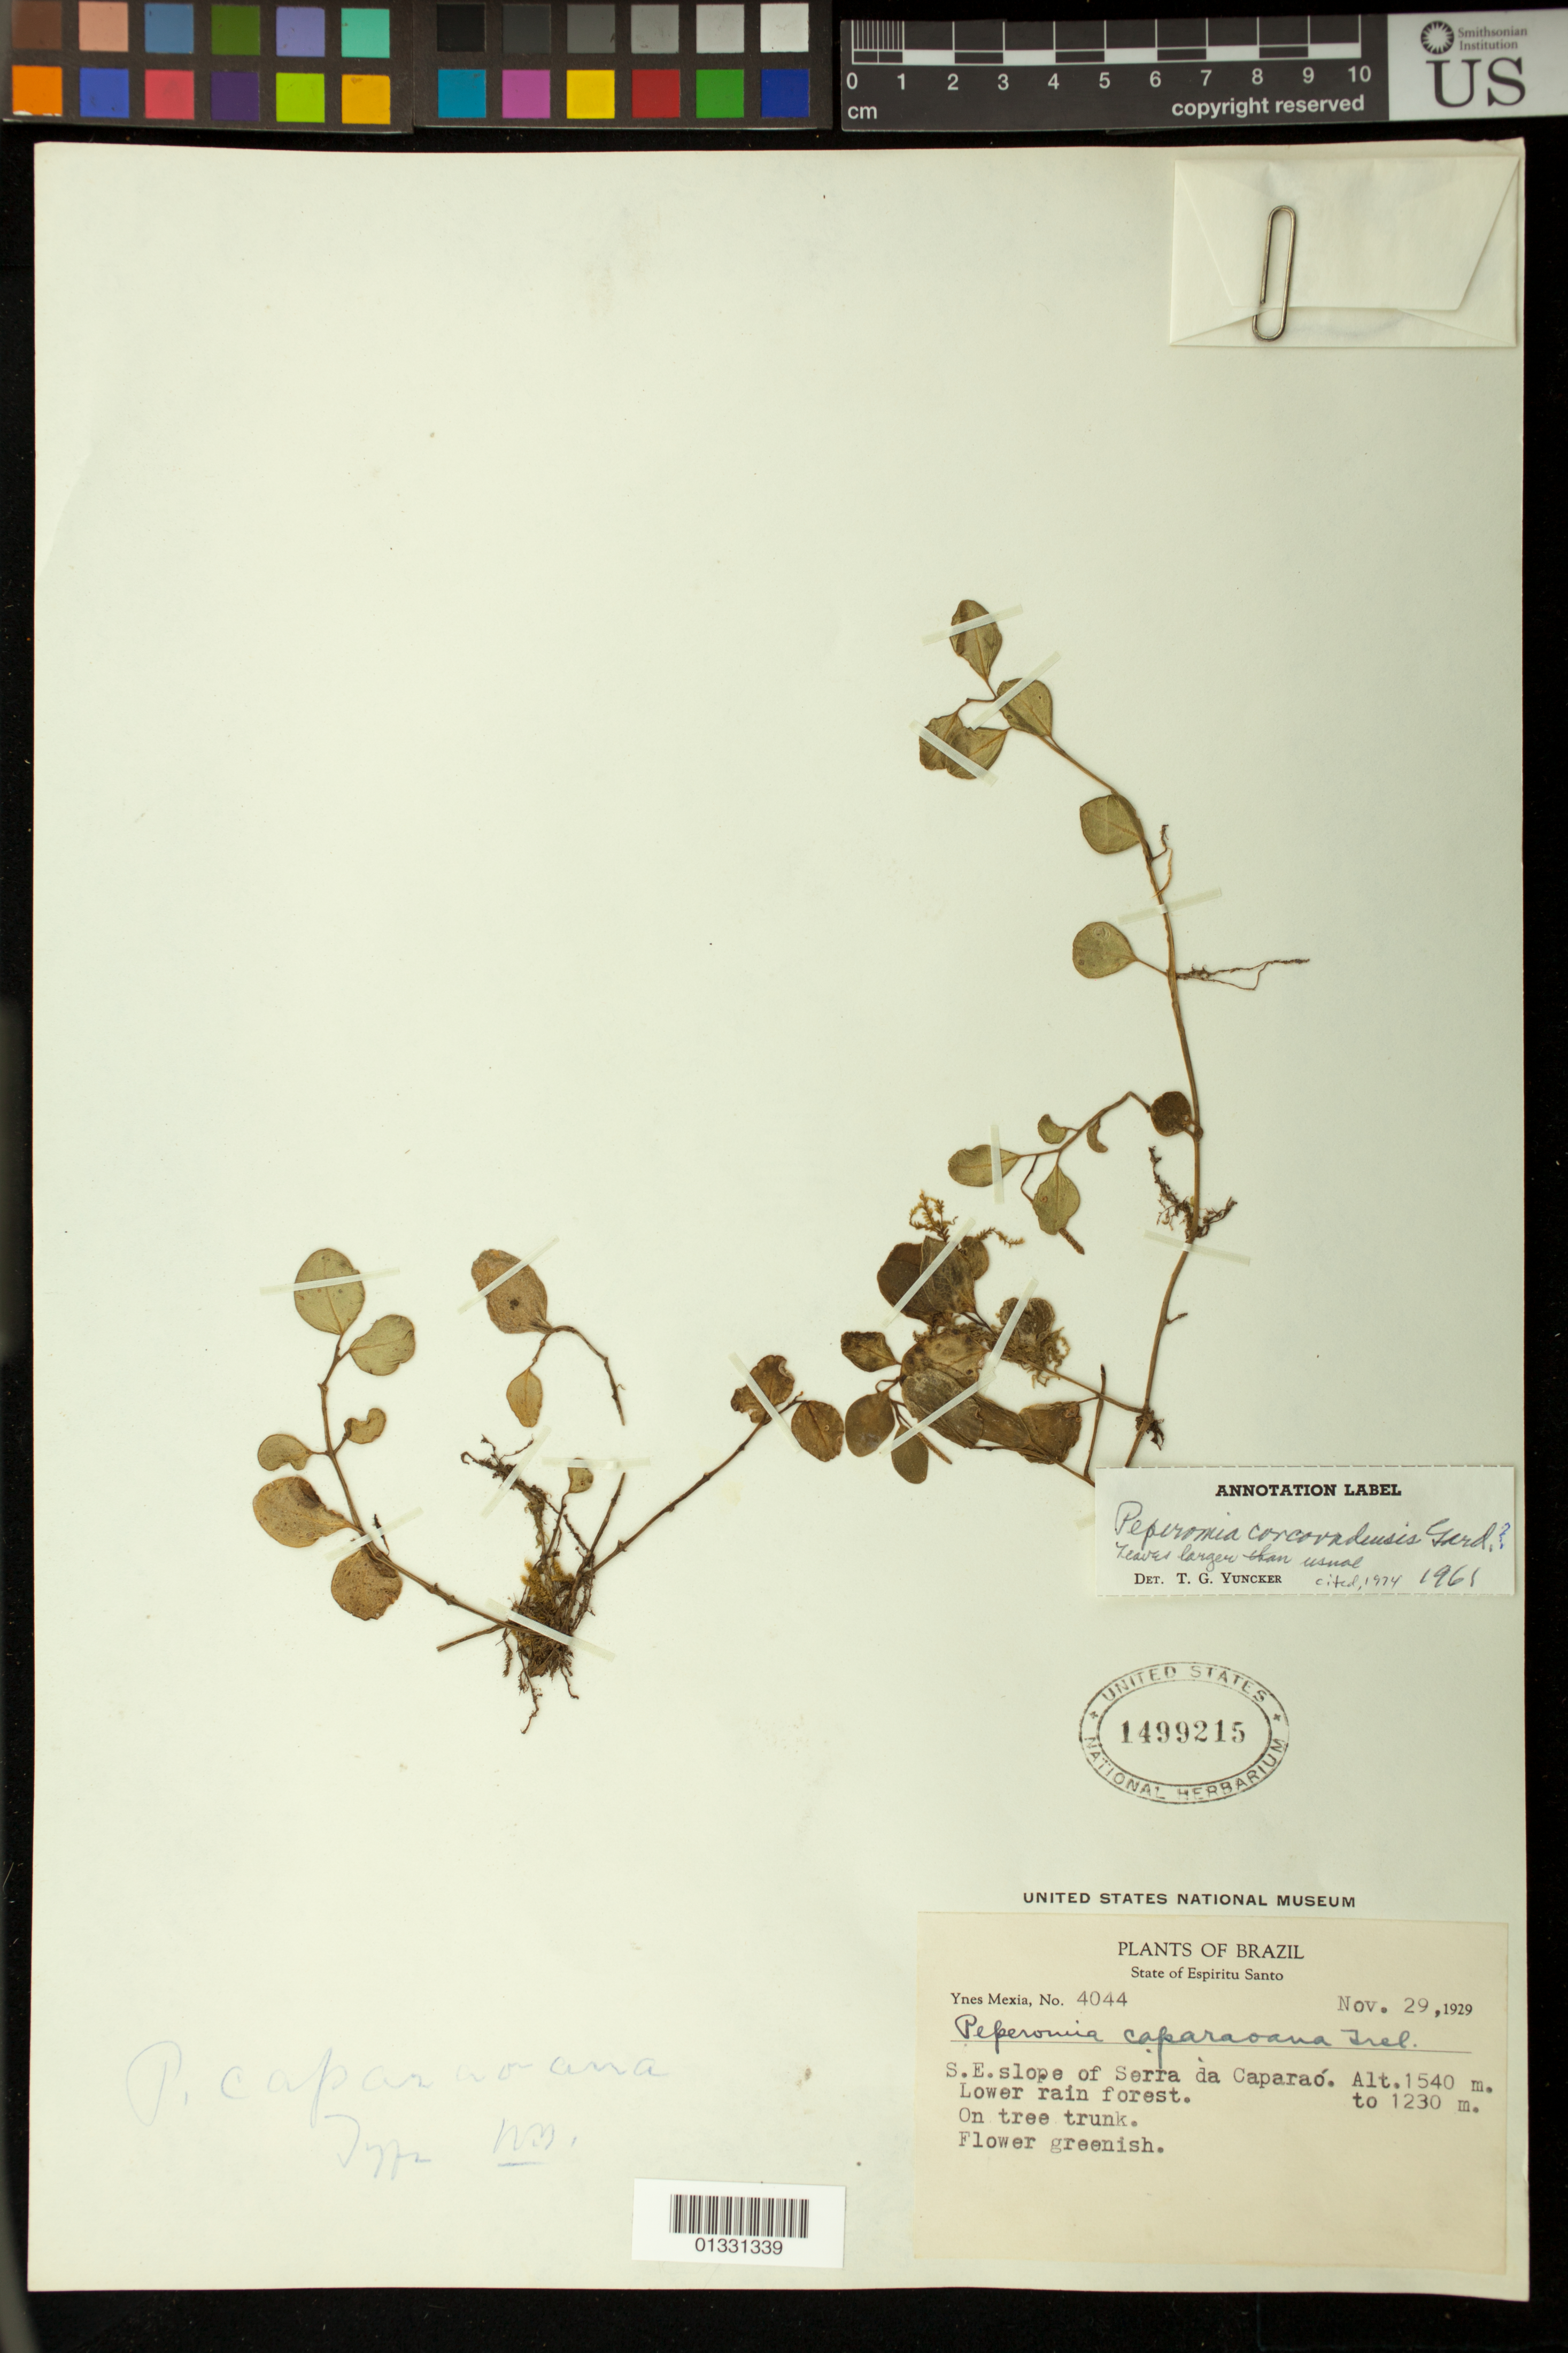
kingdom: Plantae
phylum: Tracheophyta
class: Magnoliopsida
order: Piperales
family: Piperaceae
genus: Peperomia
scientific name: Peperomia corcovadensis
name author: Gardner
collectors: Y. Mexia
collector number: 4044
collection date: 1929-11-29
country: Brazil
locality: S.E. slope of Serra da Caparaó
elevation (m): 1230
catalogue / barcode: US 1499215